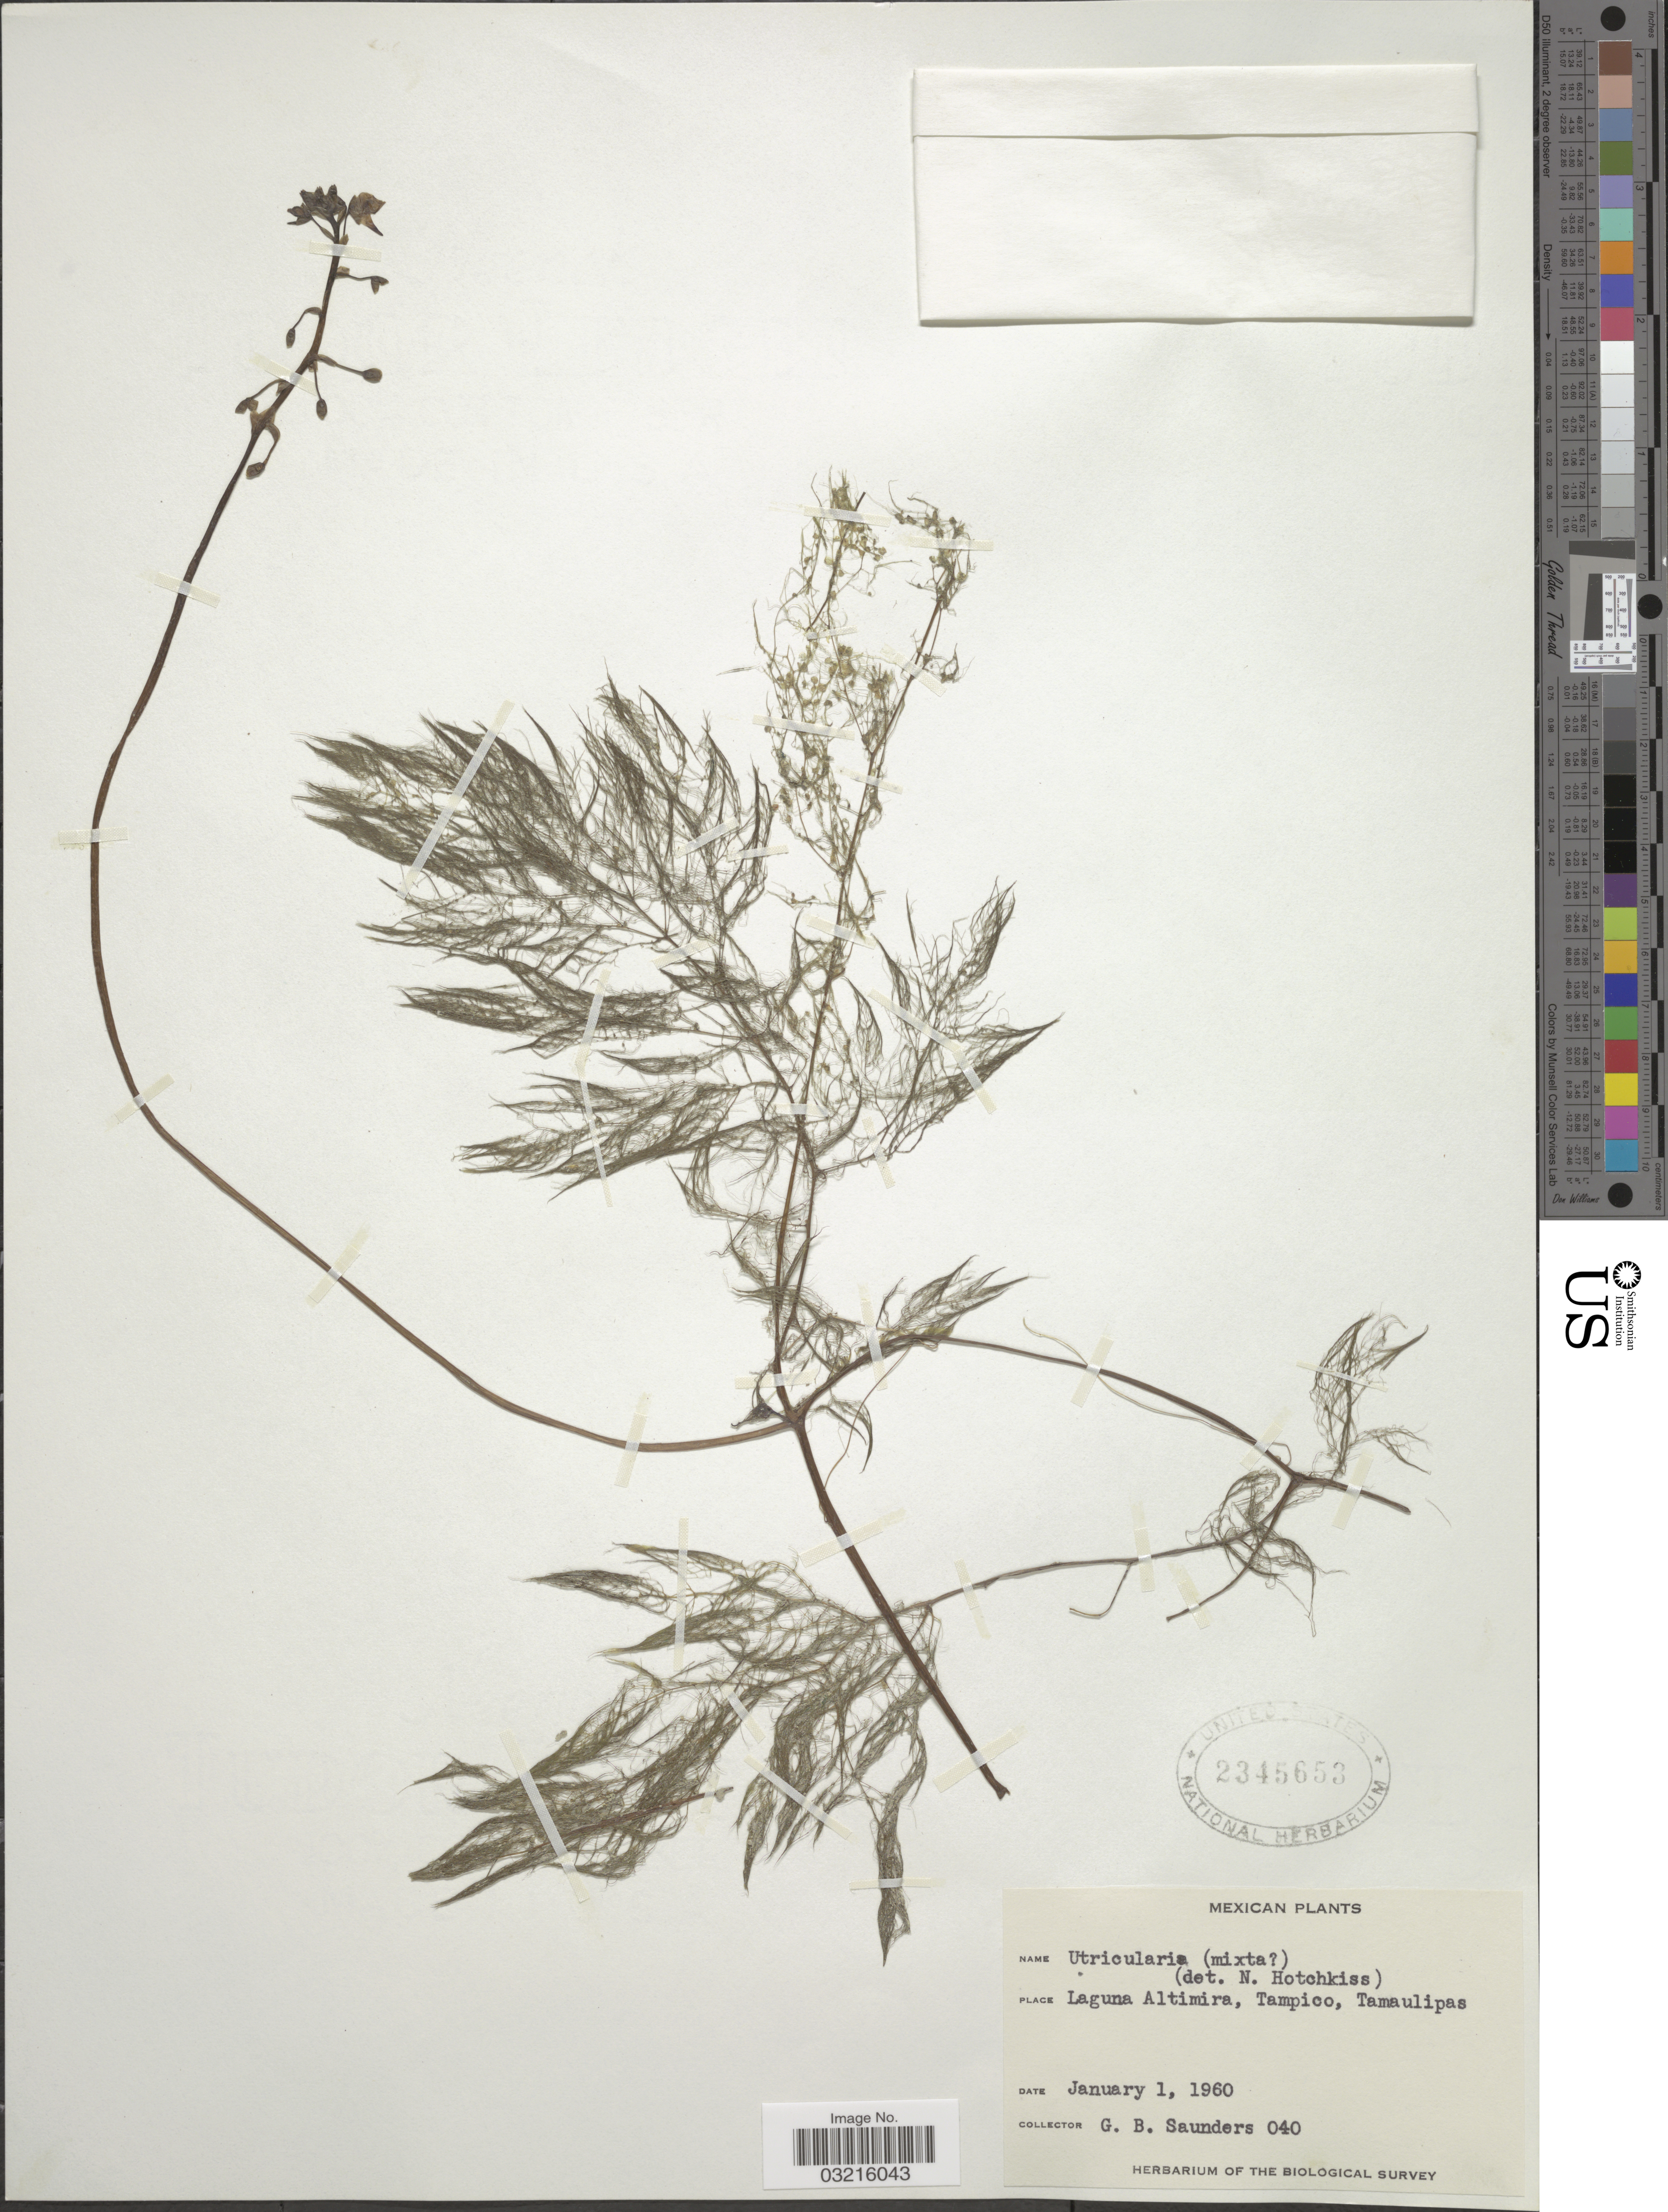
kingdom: Plantae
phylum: Tracheophyta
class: Magnoliopsida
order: Lamiales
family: Lentibulariaceae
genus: Utricularia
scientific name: Utricularia foliosa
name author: L.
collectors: G. B. Saunders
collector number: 040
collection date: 1960-01-01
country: Mexico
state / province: Tamaulipas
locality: Laguna Altimira, Tampico.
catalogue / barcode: US 2345653